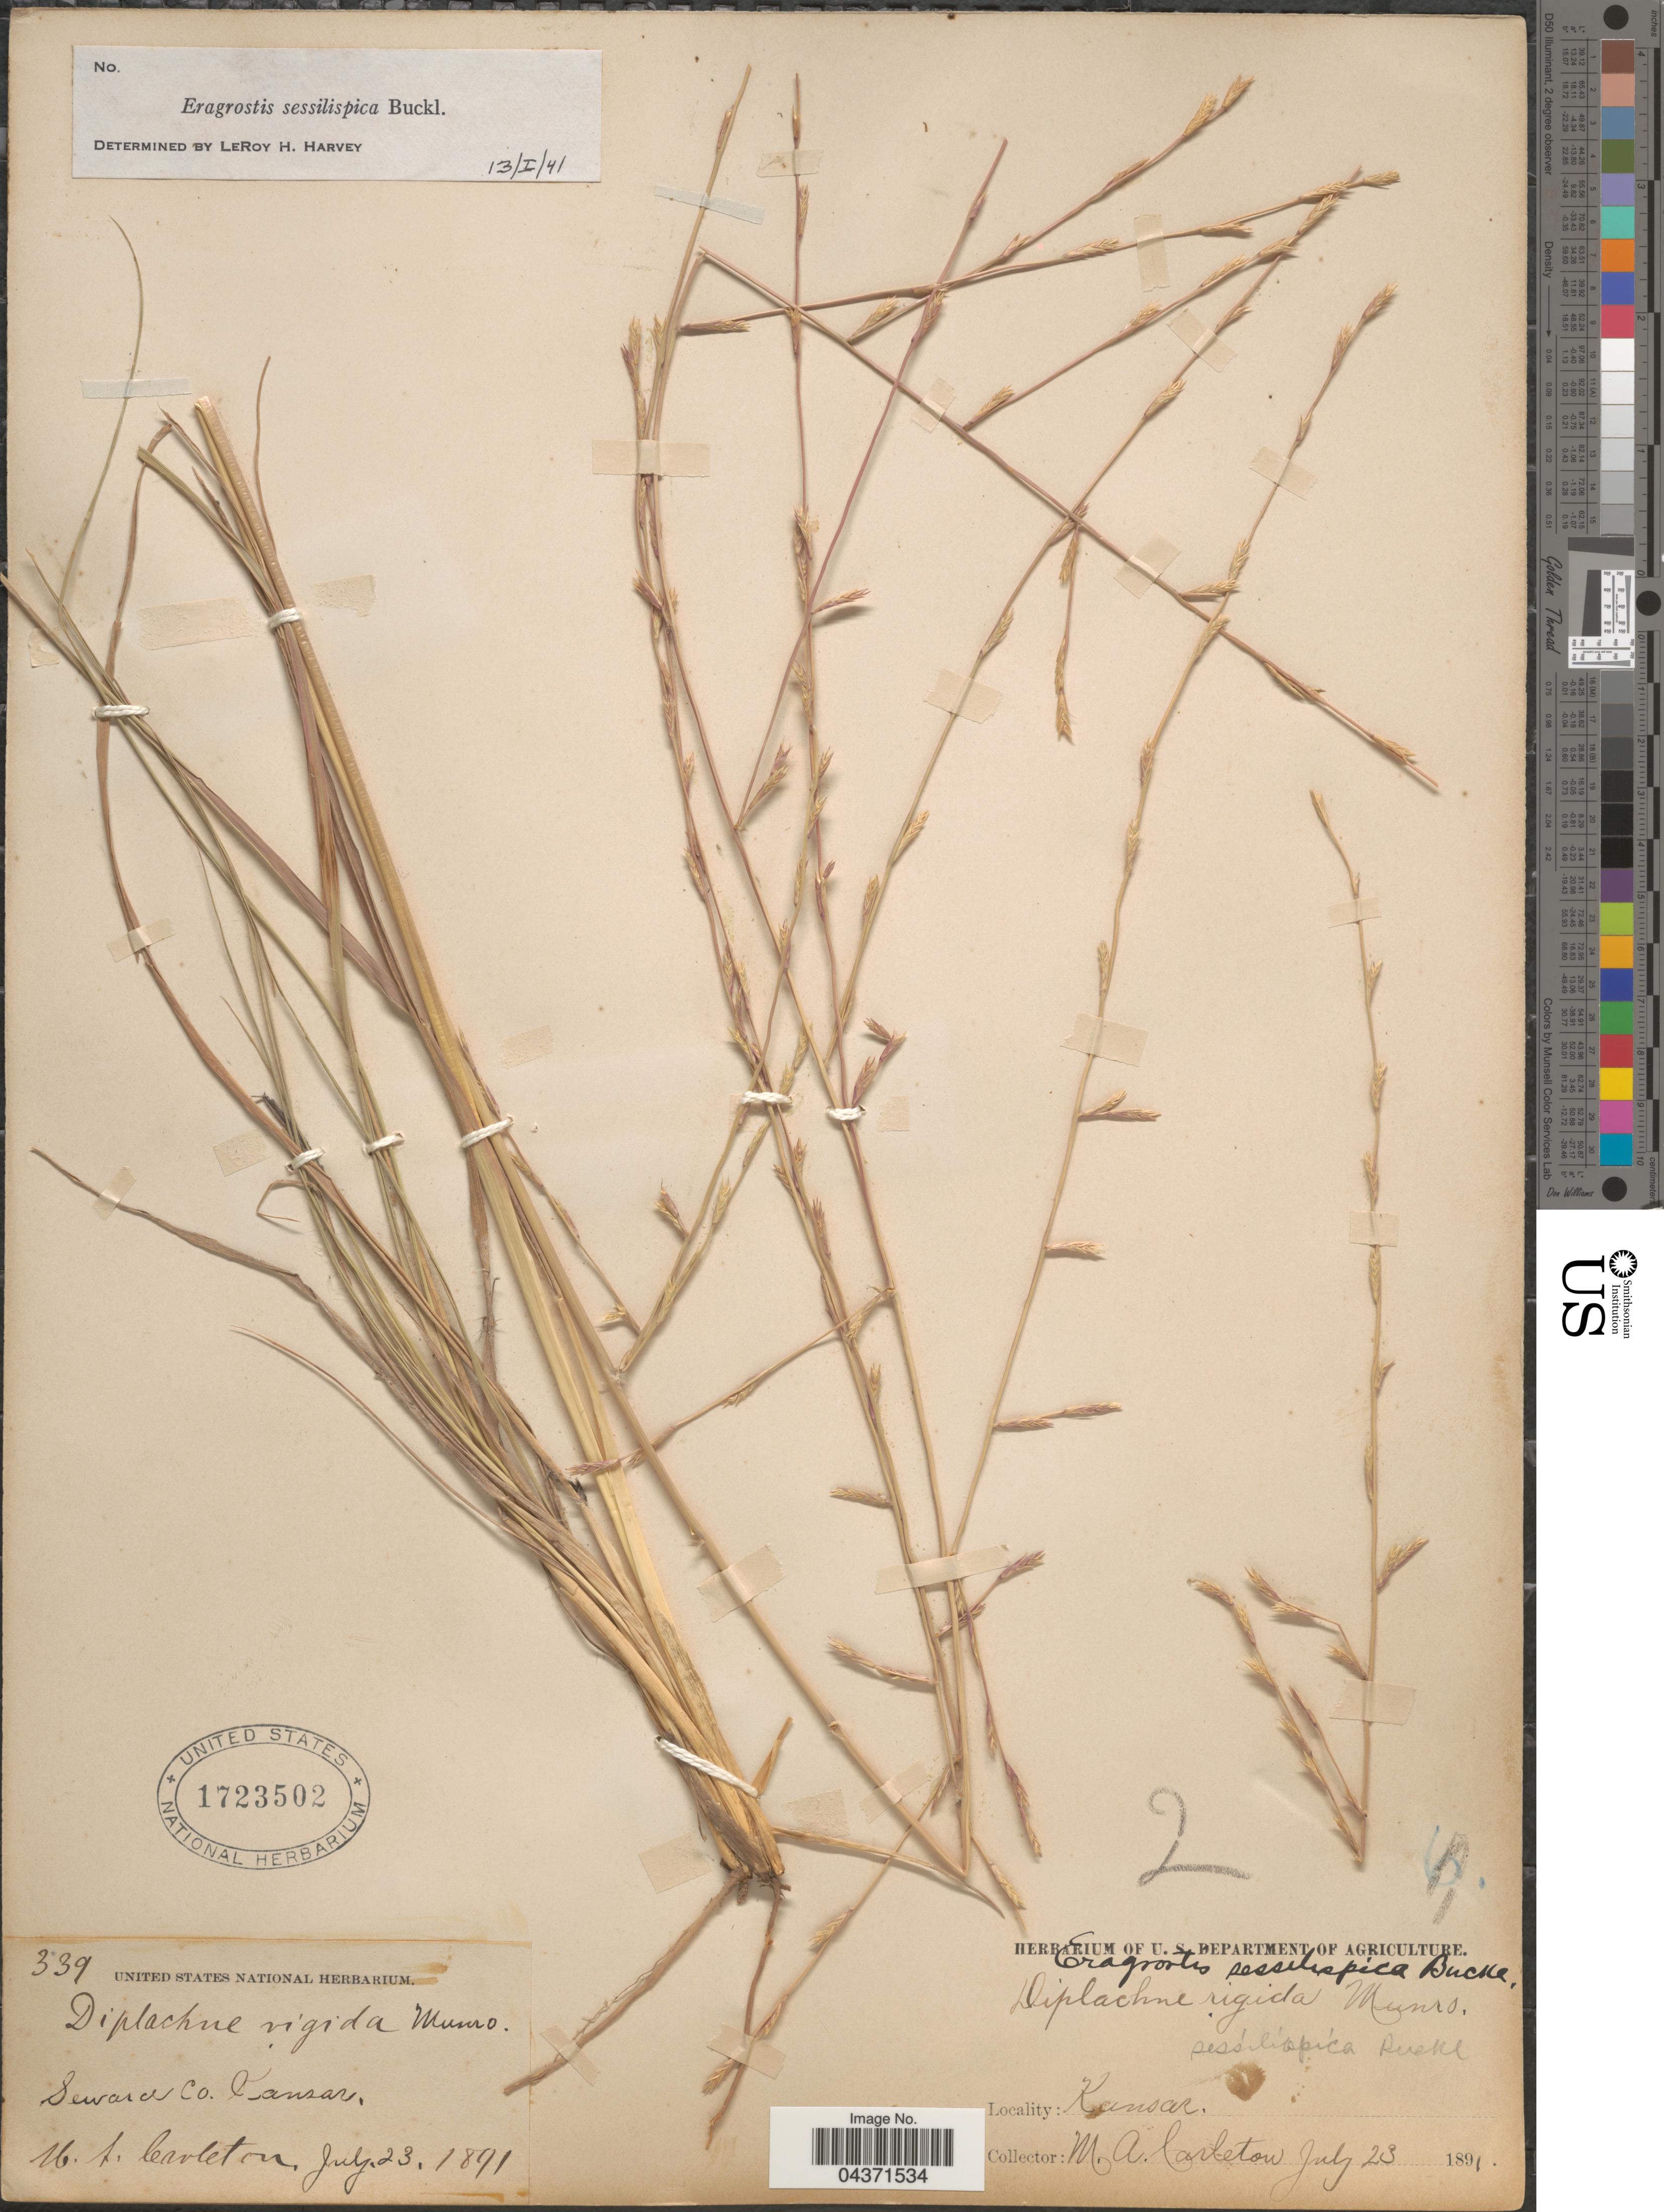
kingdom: Plantae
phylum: Tracheophyta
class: Liliopsida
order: Poales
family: Poaceae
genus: Eragrostis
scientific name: Eragrostis sessilispica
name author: Buckley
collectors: M. A. Carleton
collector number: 339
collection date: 1891-07-23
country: United States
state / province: Kansas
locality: Seward Co.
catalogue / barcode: US 1723502